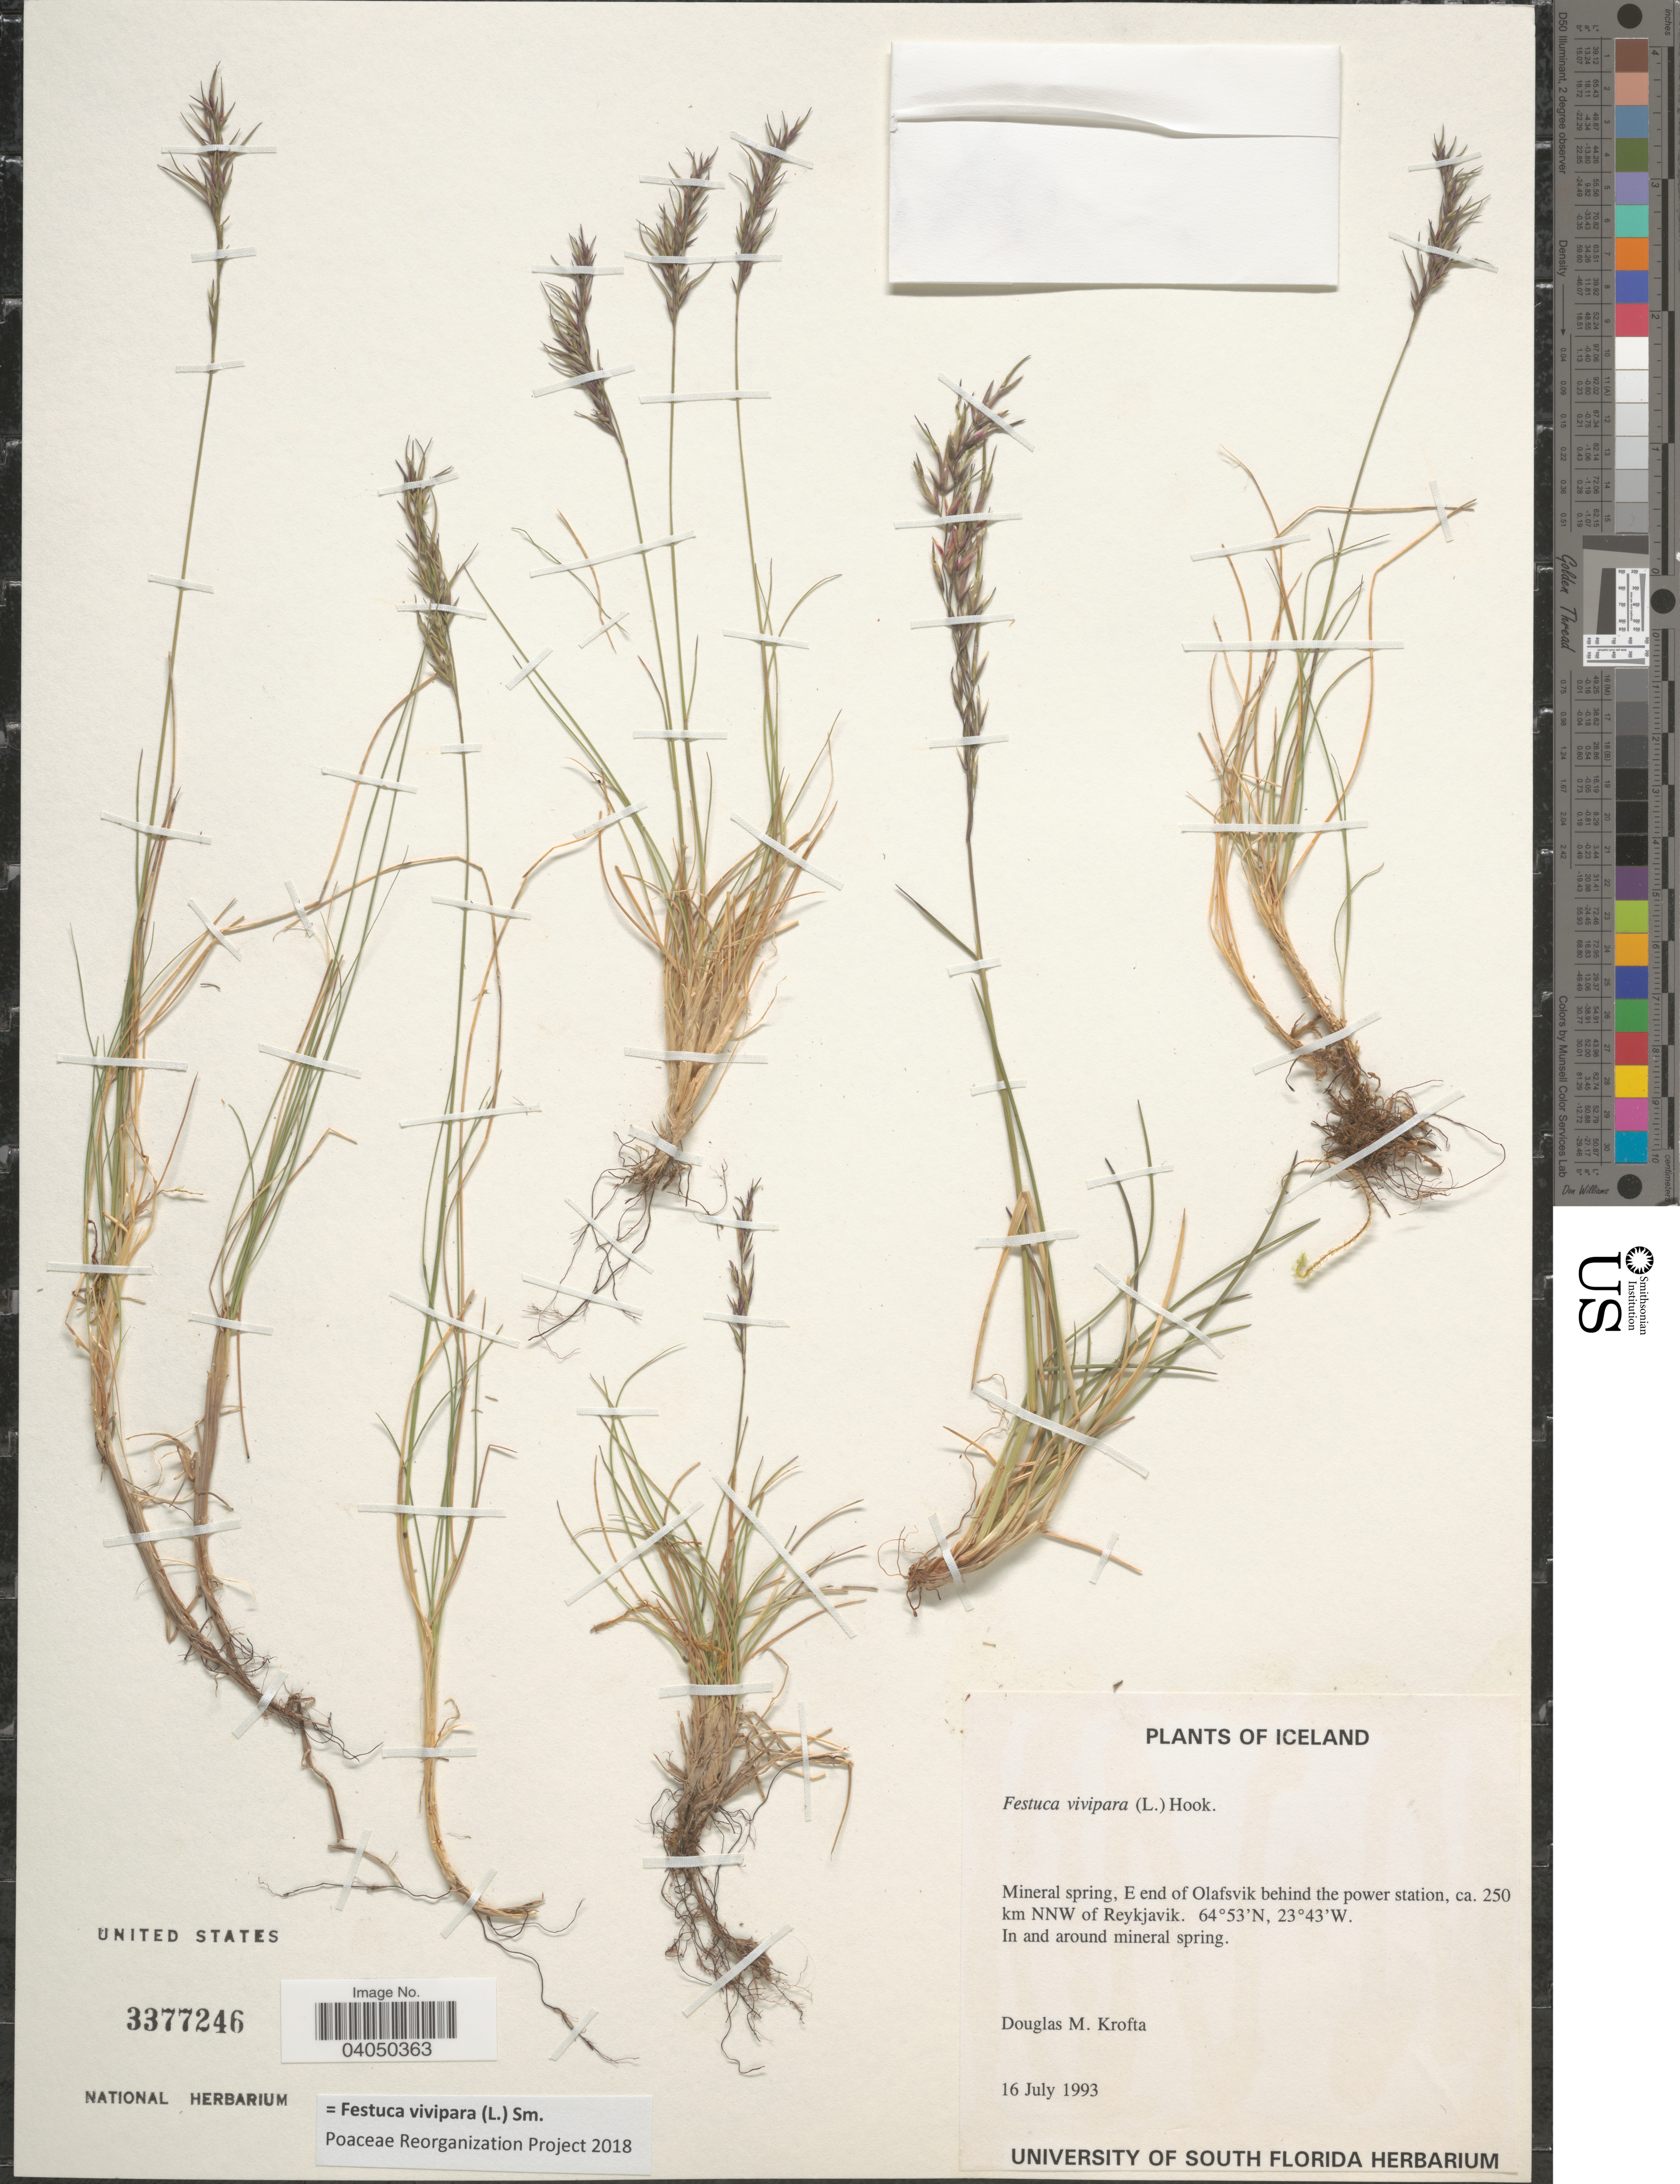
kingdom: Plantae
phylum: Tracheophyta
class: Liliopsida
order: Poales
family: Poaceae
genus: Festuca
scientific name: Festuca vivipara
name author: (L.) Sm.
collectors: D. Krofta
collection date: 1993-07-16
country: Iceland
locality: Mineral spring, E end of Olafsvik behind the power station, ca. 250 km NNW of Reykjavik.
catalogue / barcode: US 3377246